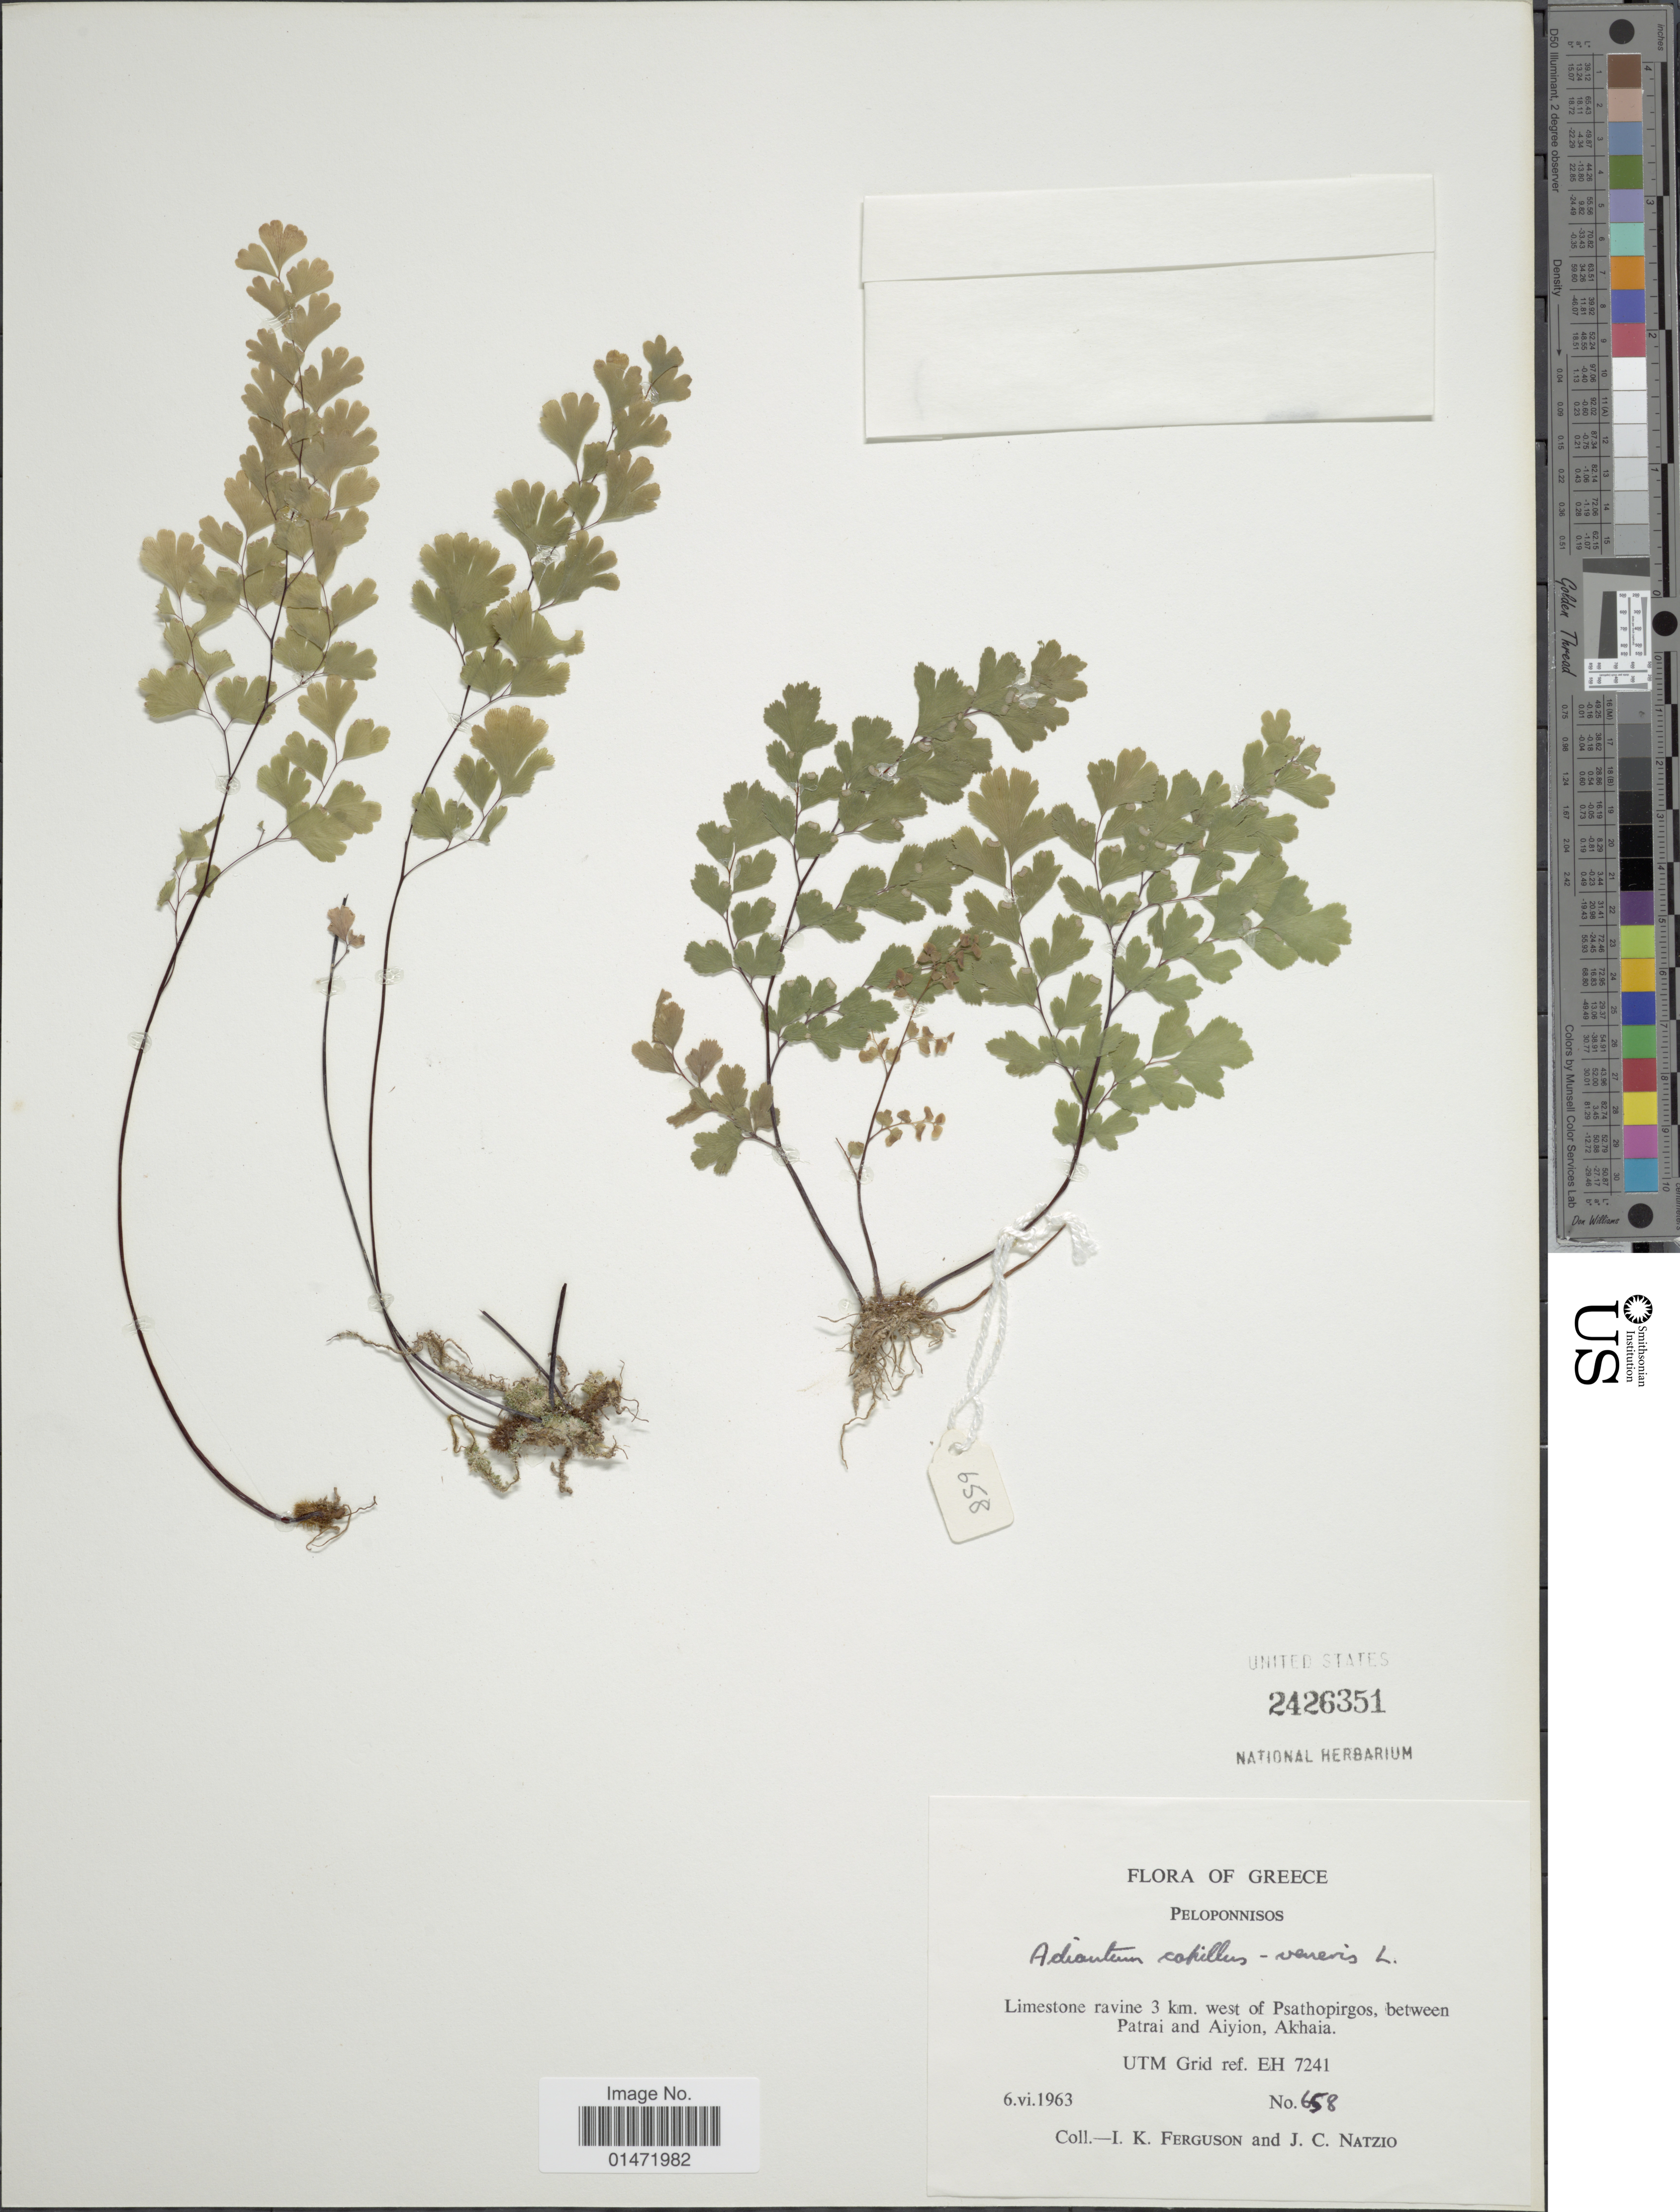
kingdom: Plantae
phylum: Tracheophyta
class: Polypodiopsida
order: Polypodiales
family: Pteridaceae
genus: Adiantum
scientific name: Adiantum capillus-veneris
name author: L.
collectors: I. K. Ferguson & J. Natzio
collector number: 658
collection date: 1963-06-06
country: Greece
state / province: Peloponnese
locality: Limestone ravine 3 km. west of Psathopirgos, between Patrai and Aiyion, Akhaia. UTM Grid ref. EH 7241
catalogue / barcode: US 2426351